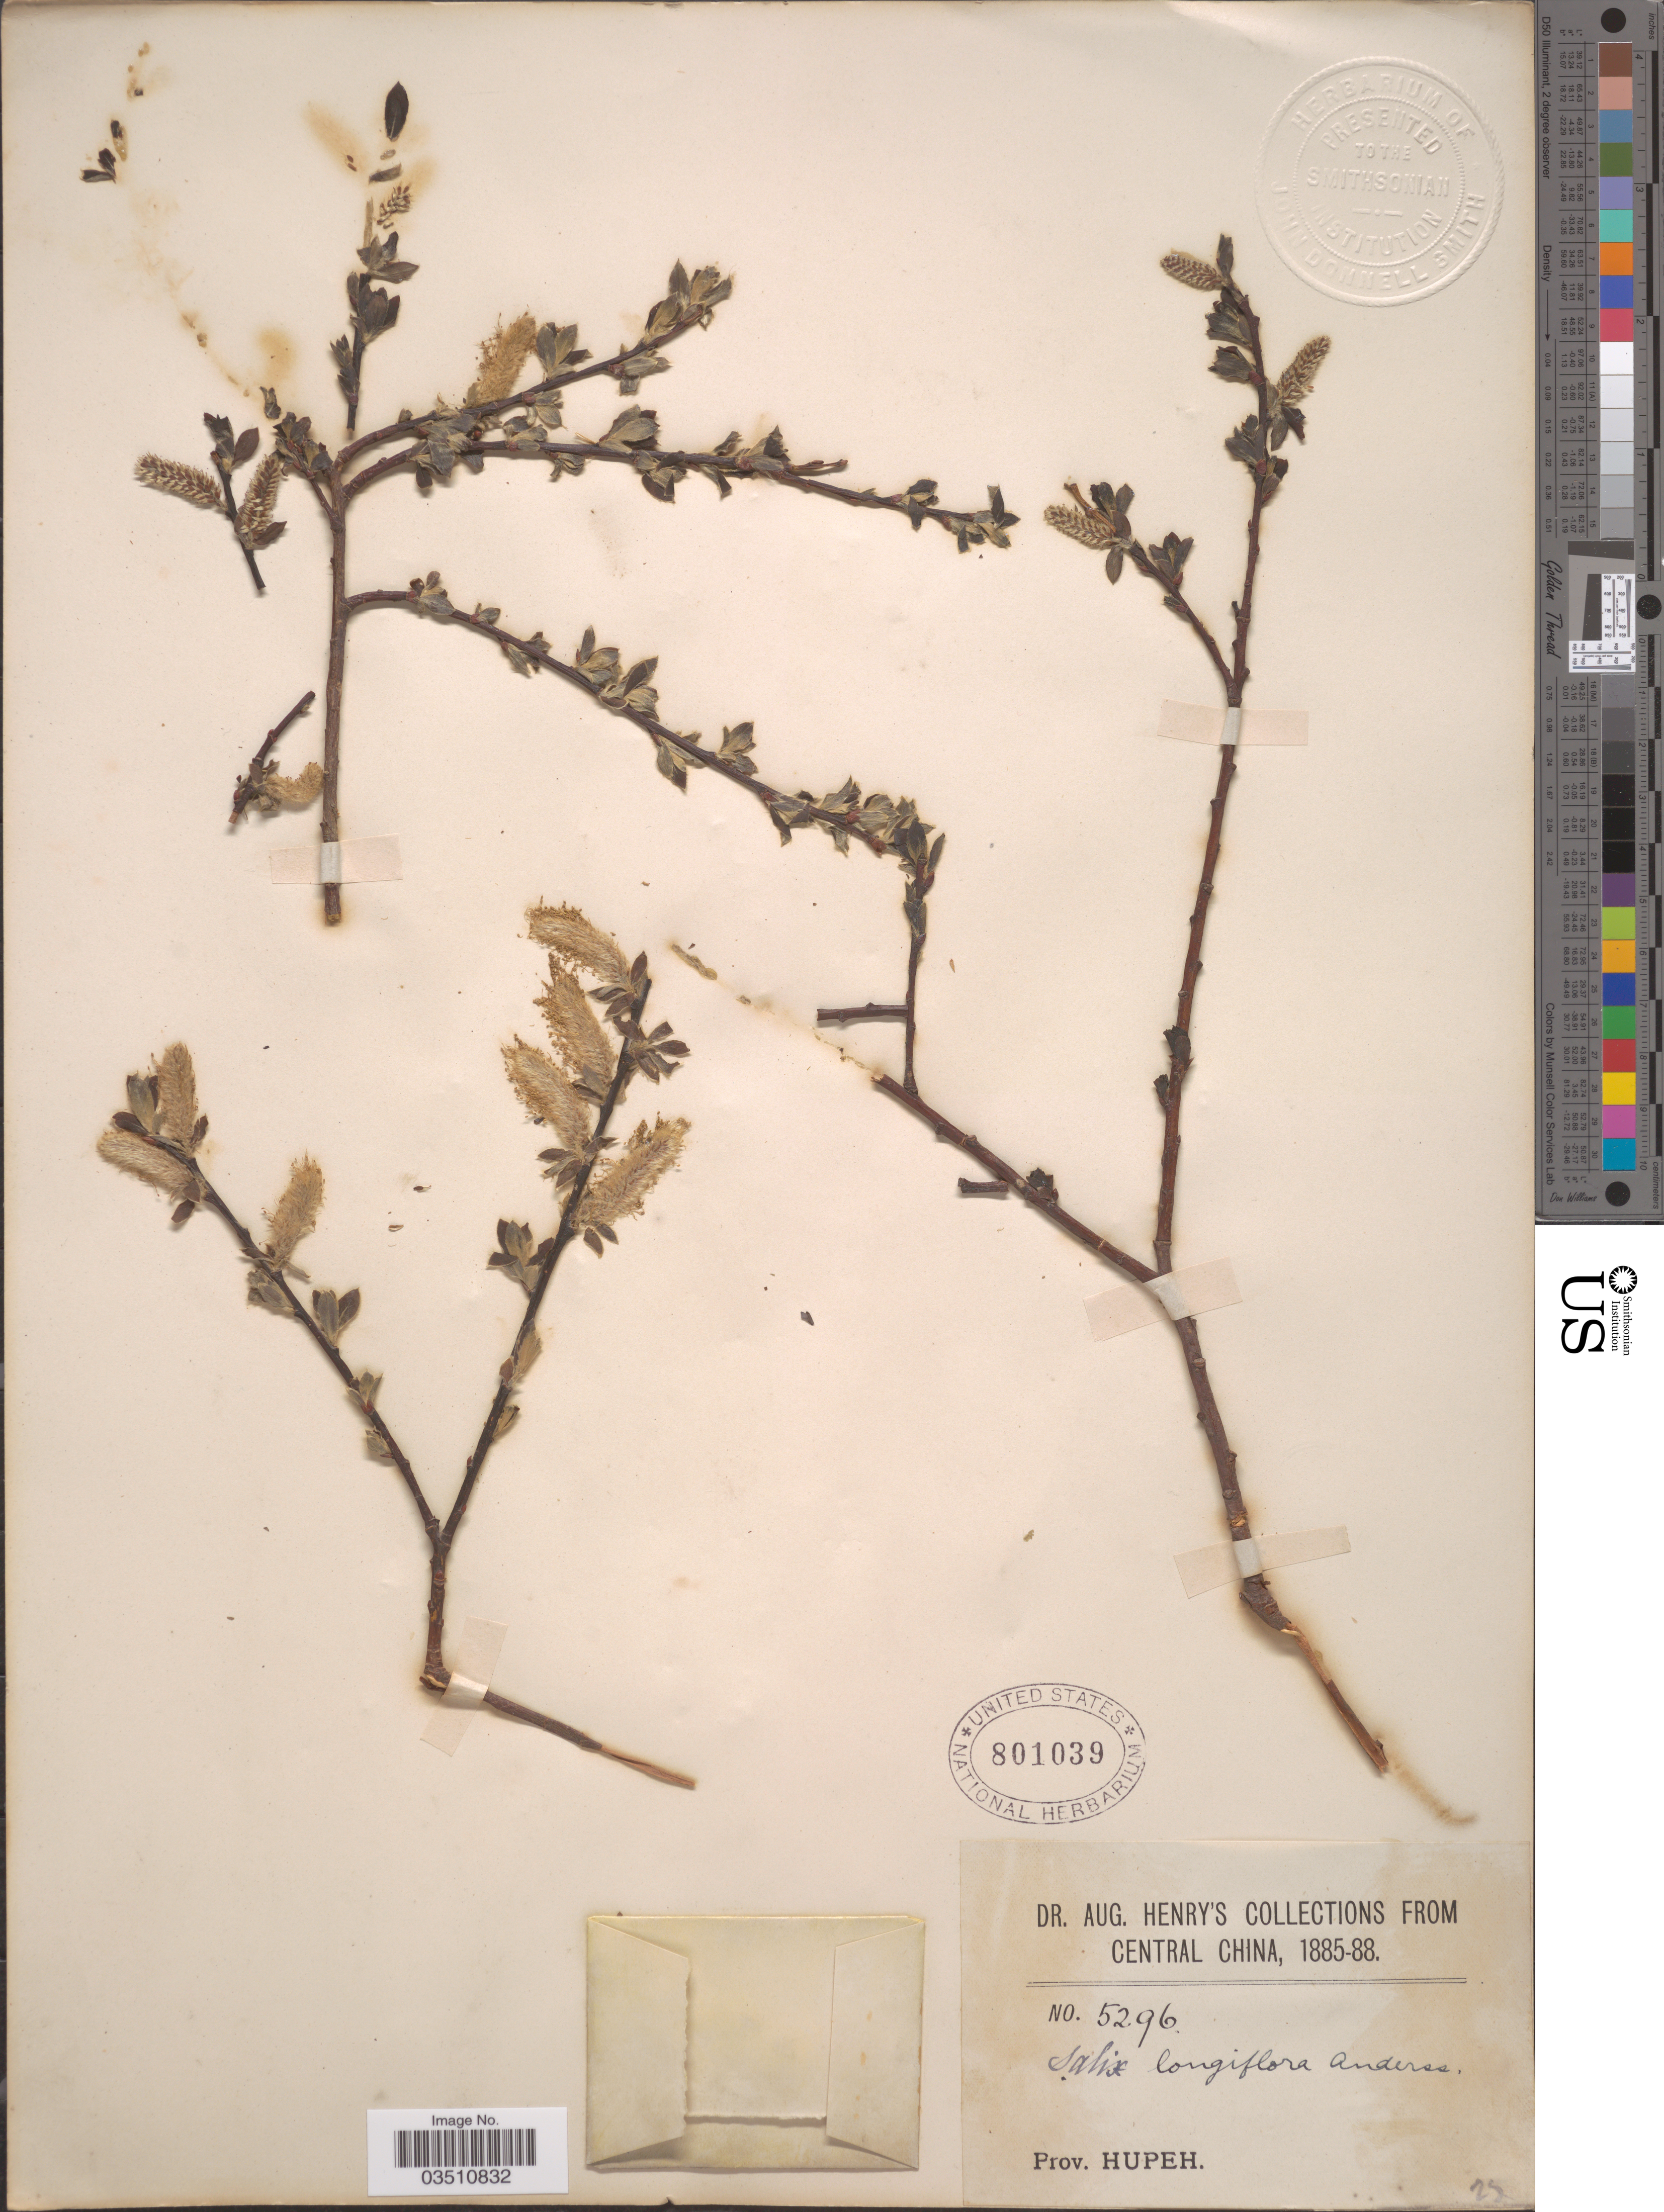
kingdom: Plantae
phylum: Tracheophyta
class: Magnoliopsida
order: Malpighiales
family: Salicaceae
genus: Salix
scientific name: Salix longiflora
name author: Andersson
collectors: A. Henry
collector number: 5296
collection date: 1885/1888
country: China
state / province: Hubei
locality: Central China. Prov. Hupeh.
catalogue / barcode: US 801039